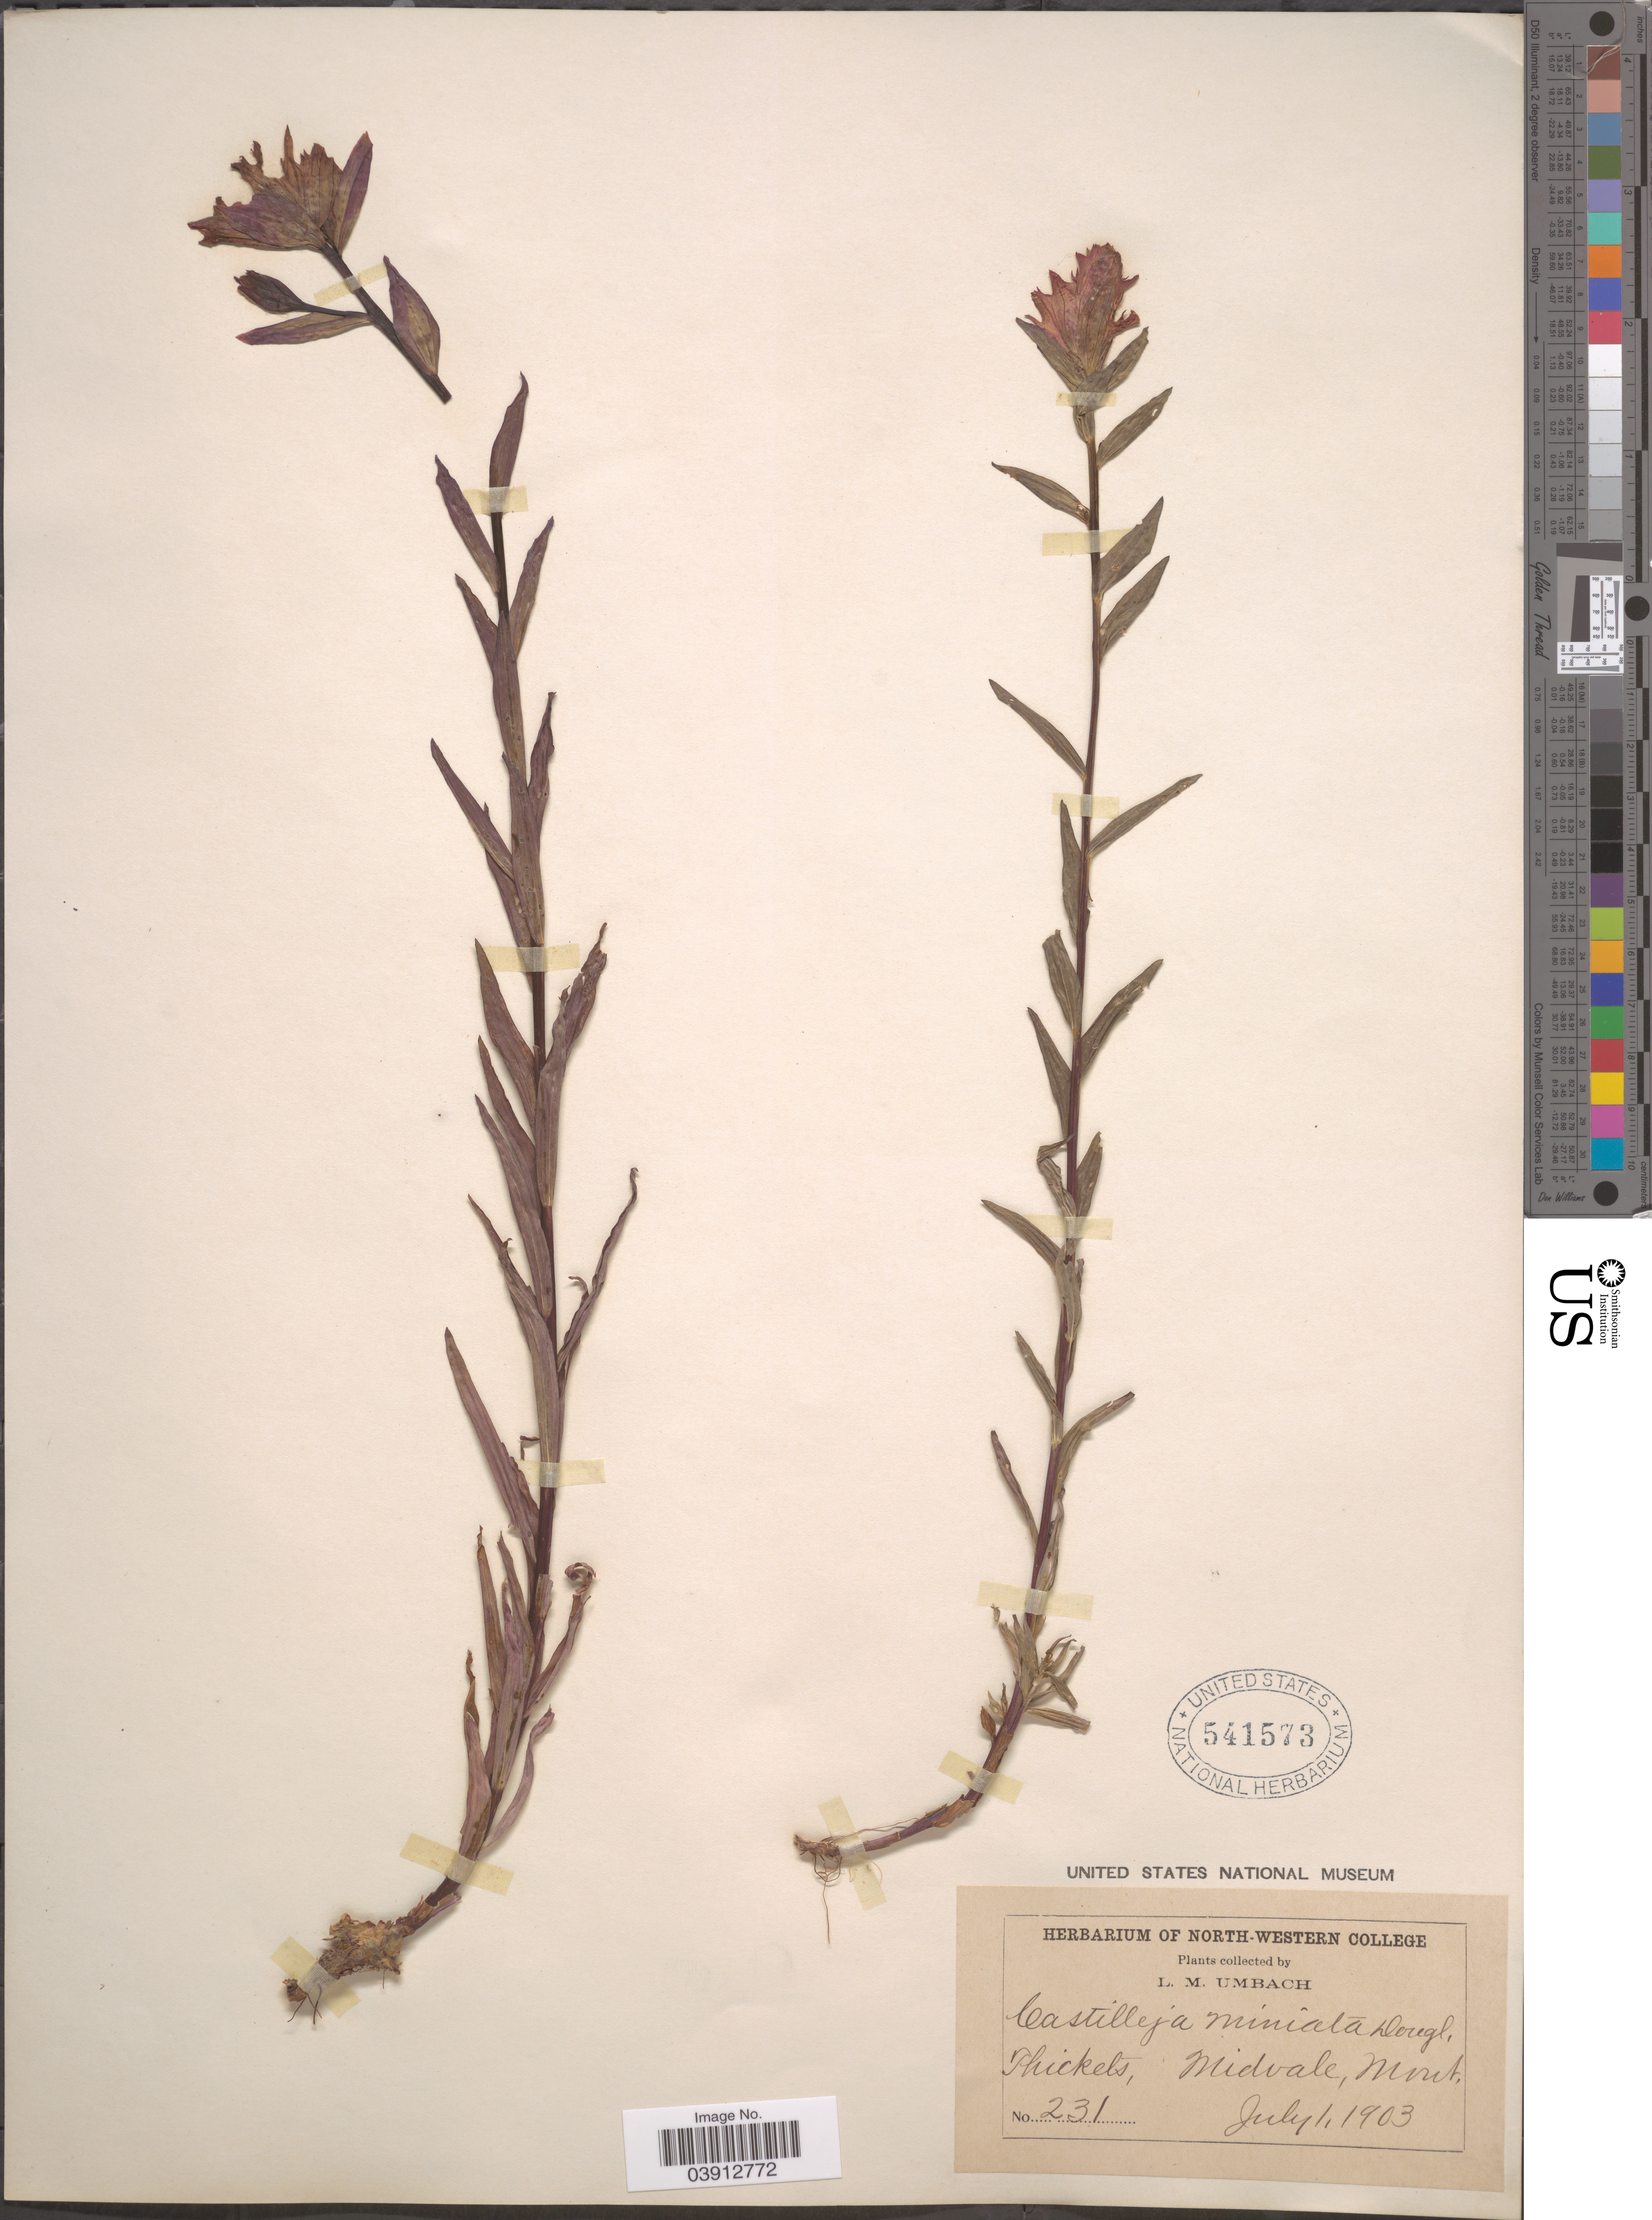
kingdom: Plantae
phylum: Tracheophyta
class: Magnoliopsida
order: Lamiales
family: Orobanchaceae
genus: Castilleja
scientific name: Castilleja miniata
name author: Douglas ex Hook.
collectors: L. M. Umbach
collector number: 231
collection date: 1903-07-01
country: United States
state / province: Montana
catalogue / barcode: US 541573